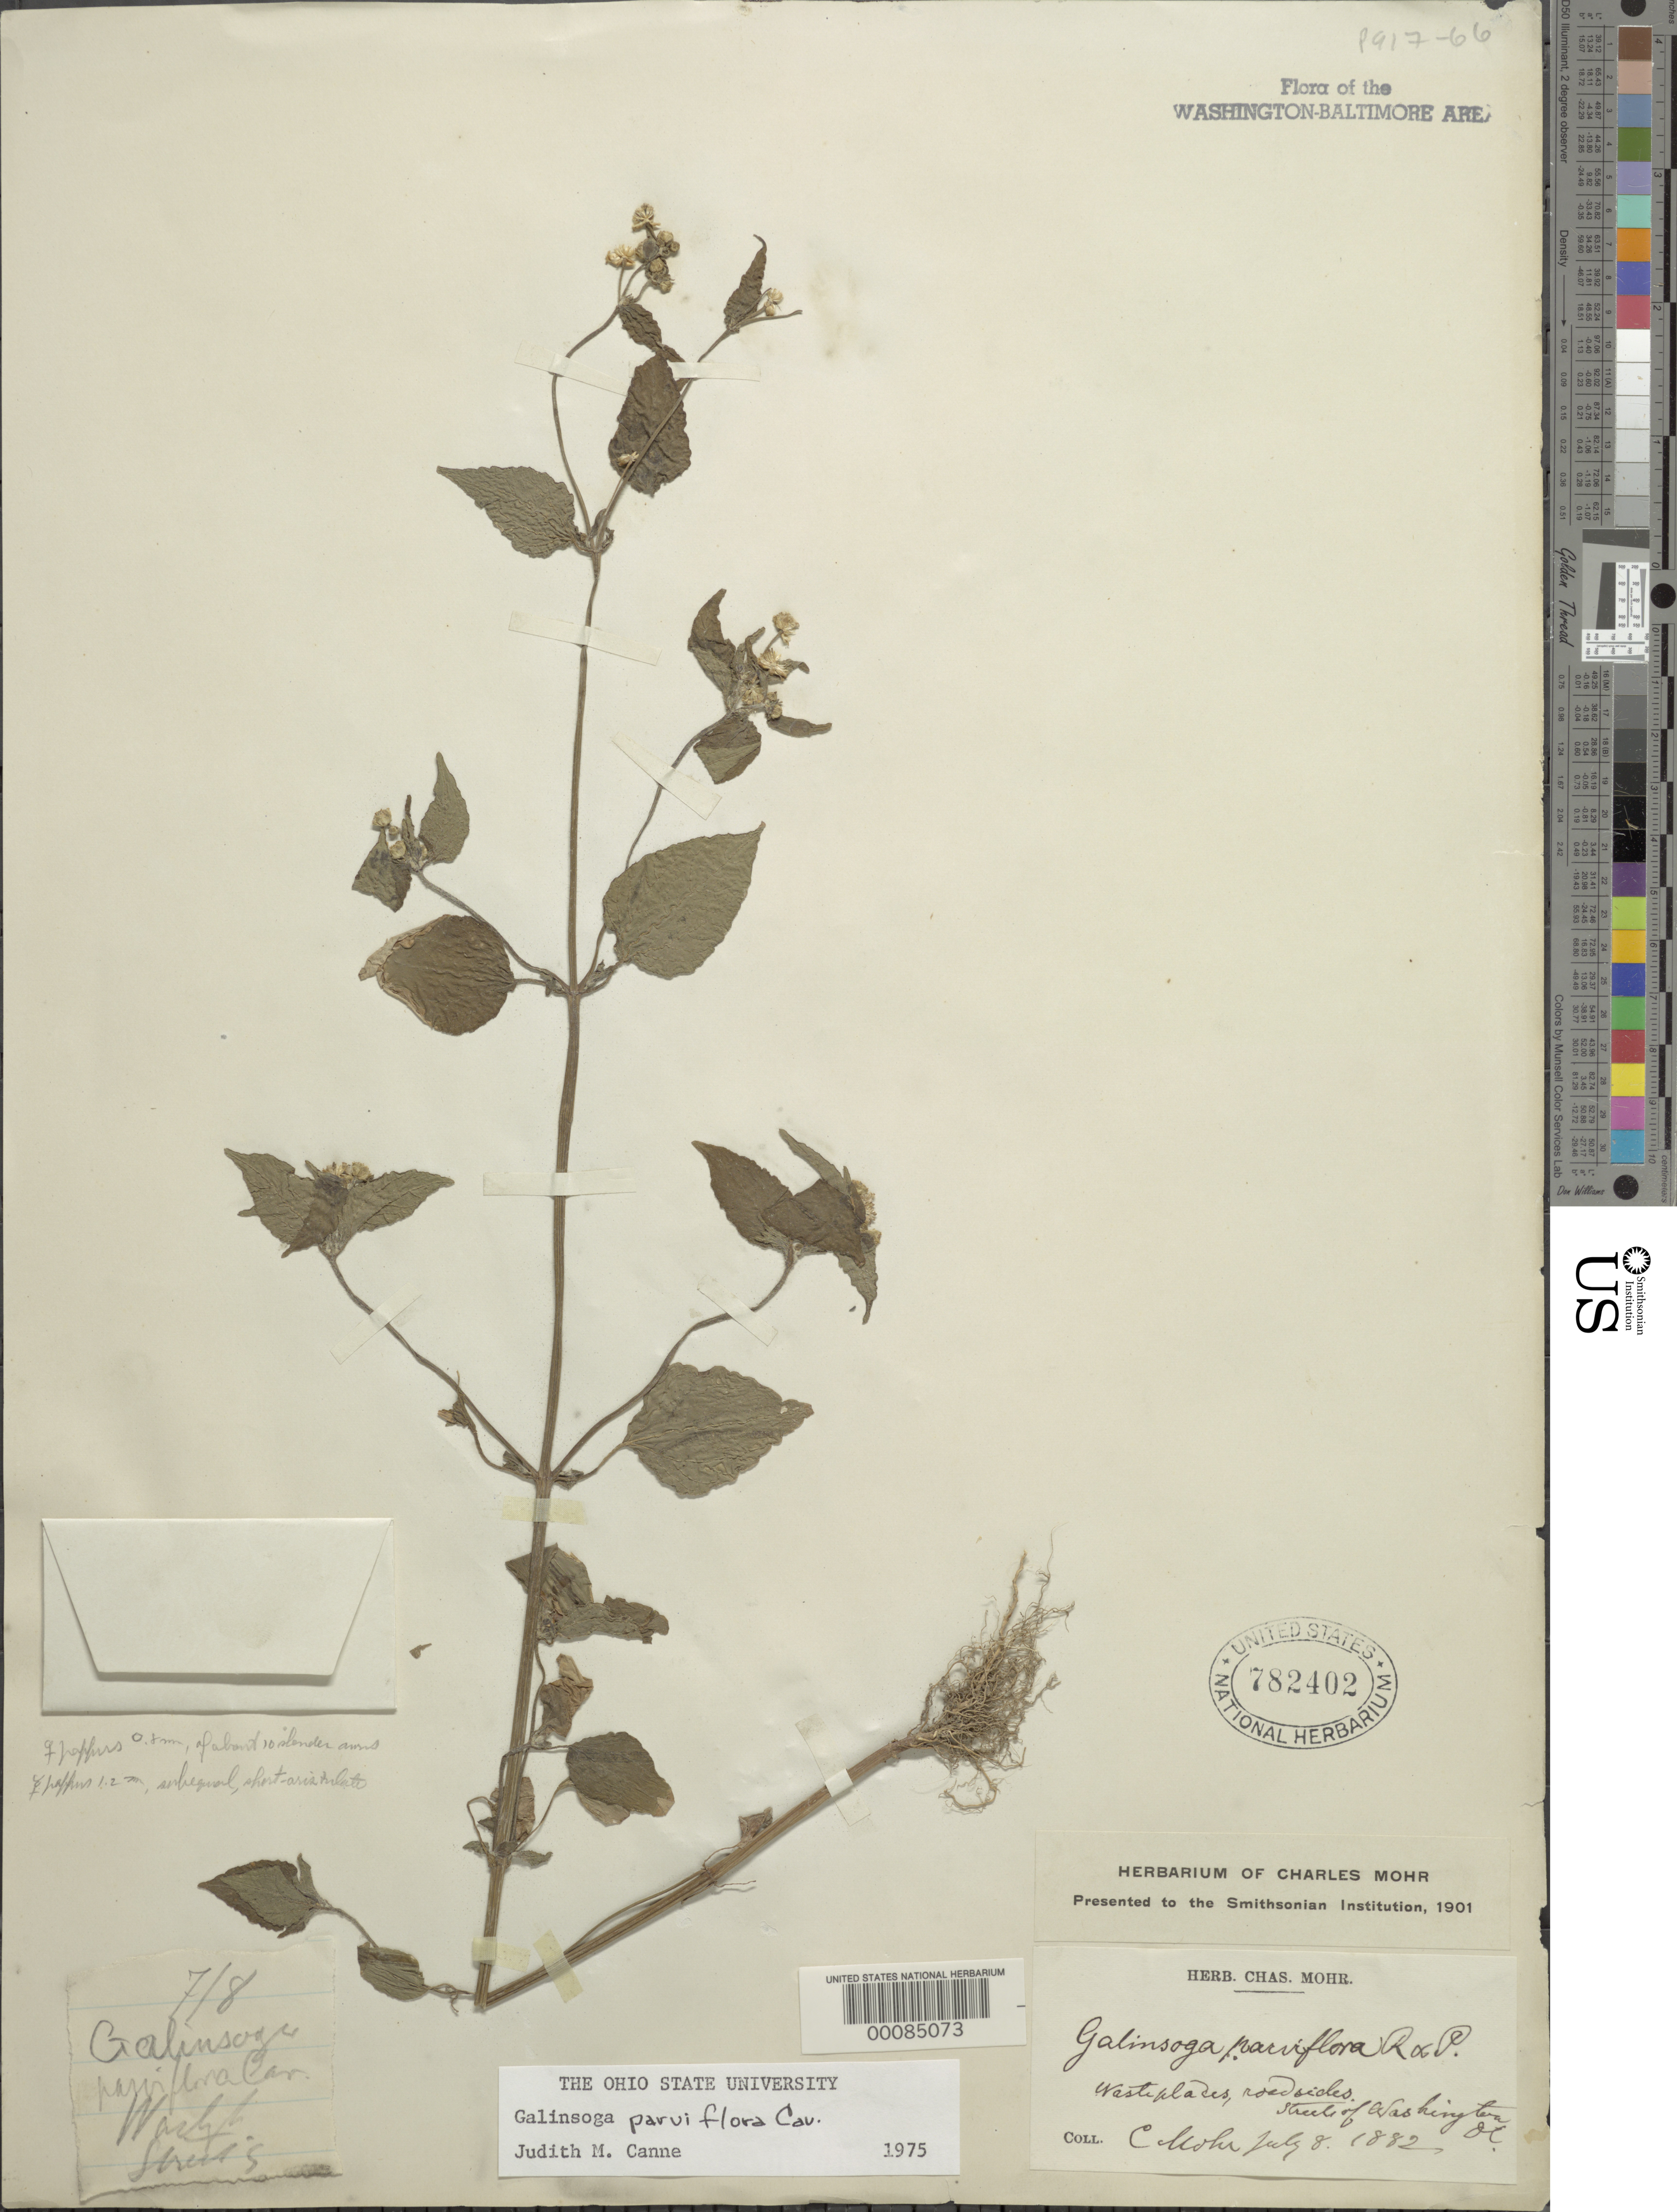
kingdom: Plantae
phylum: Tracheophyta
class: Magnoliopsida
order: Asterales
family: Asteraceae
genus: Galinsoga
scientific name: Galinsoga parviflora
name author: Cav.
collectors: C. T. Mohr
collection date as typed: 08 Jul 1882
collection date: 1882-07-08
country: United States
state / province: District of Columbia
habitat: Wasteplaces roadsides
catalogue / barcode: US 782402